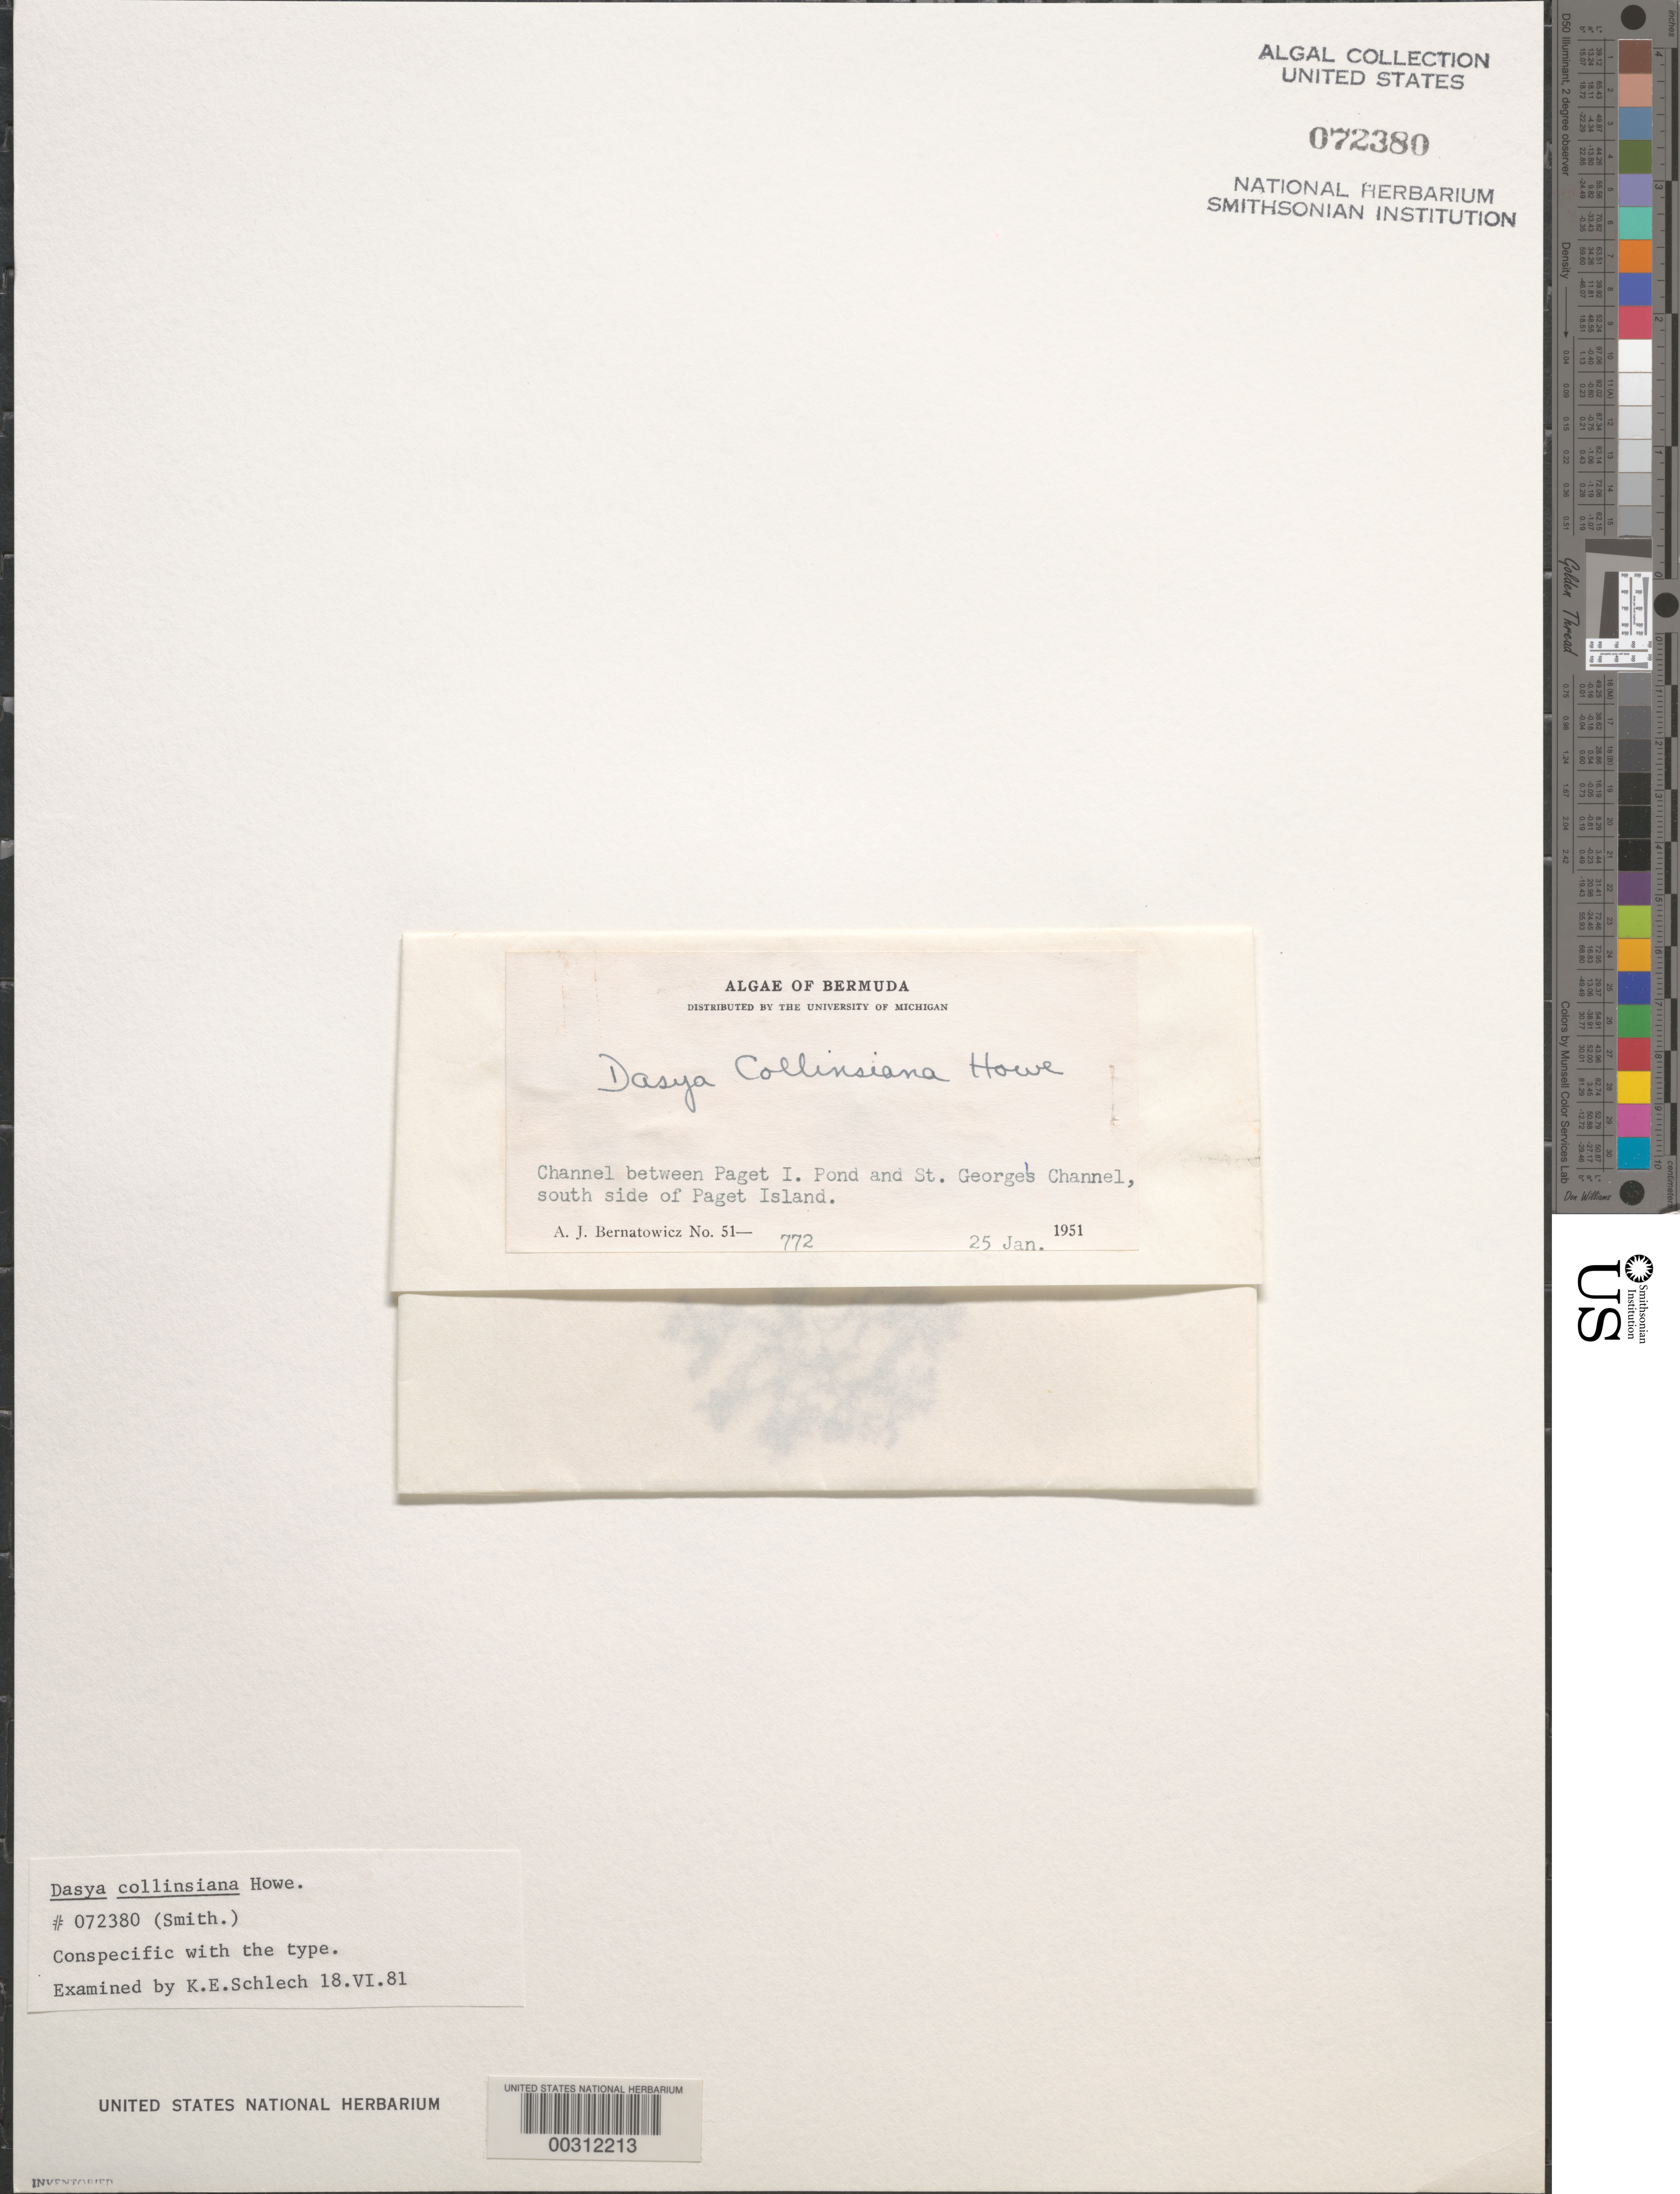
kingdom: Plantae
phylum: Rhodophyta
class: Florideophyceae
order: Ceramiales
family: Dasyaceae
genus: Dasysiphonia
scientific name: Dasysiphonia collinsiana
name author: (M. Howe) M.M.Cassidy et al.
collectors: A. Bernatowicz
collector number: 51-772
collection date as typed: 25 Jan 1951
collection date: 1951-01-25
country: Bermuda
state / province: Saint George's (parish)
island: Paget Island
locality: Channel between Paget Island Pond and St. George's Channel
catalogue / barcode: US 72380